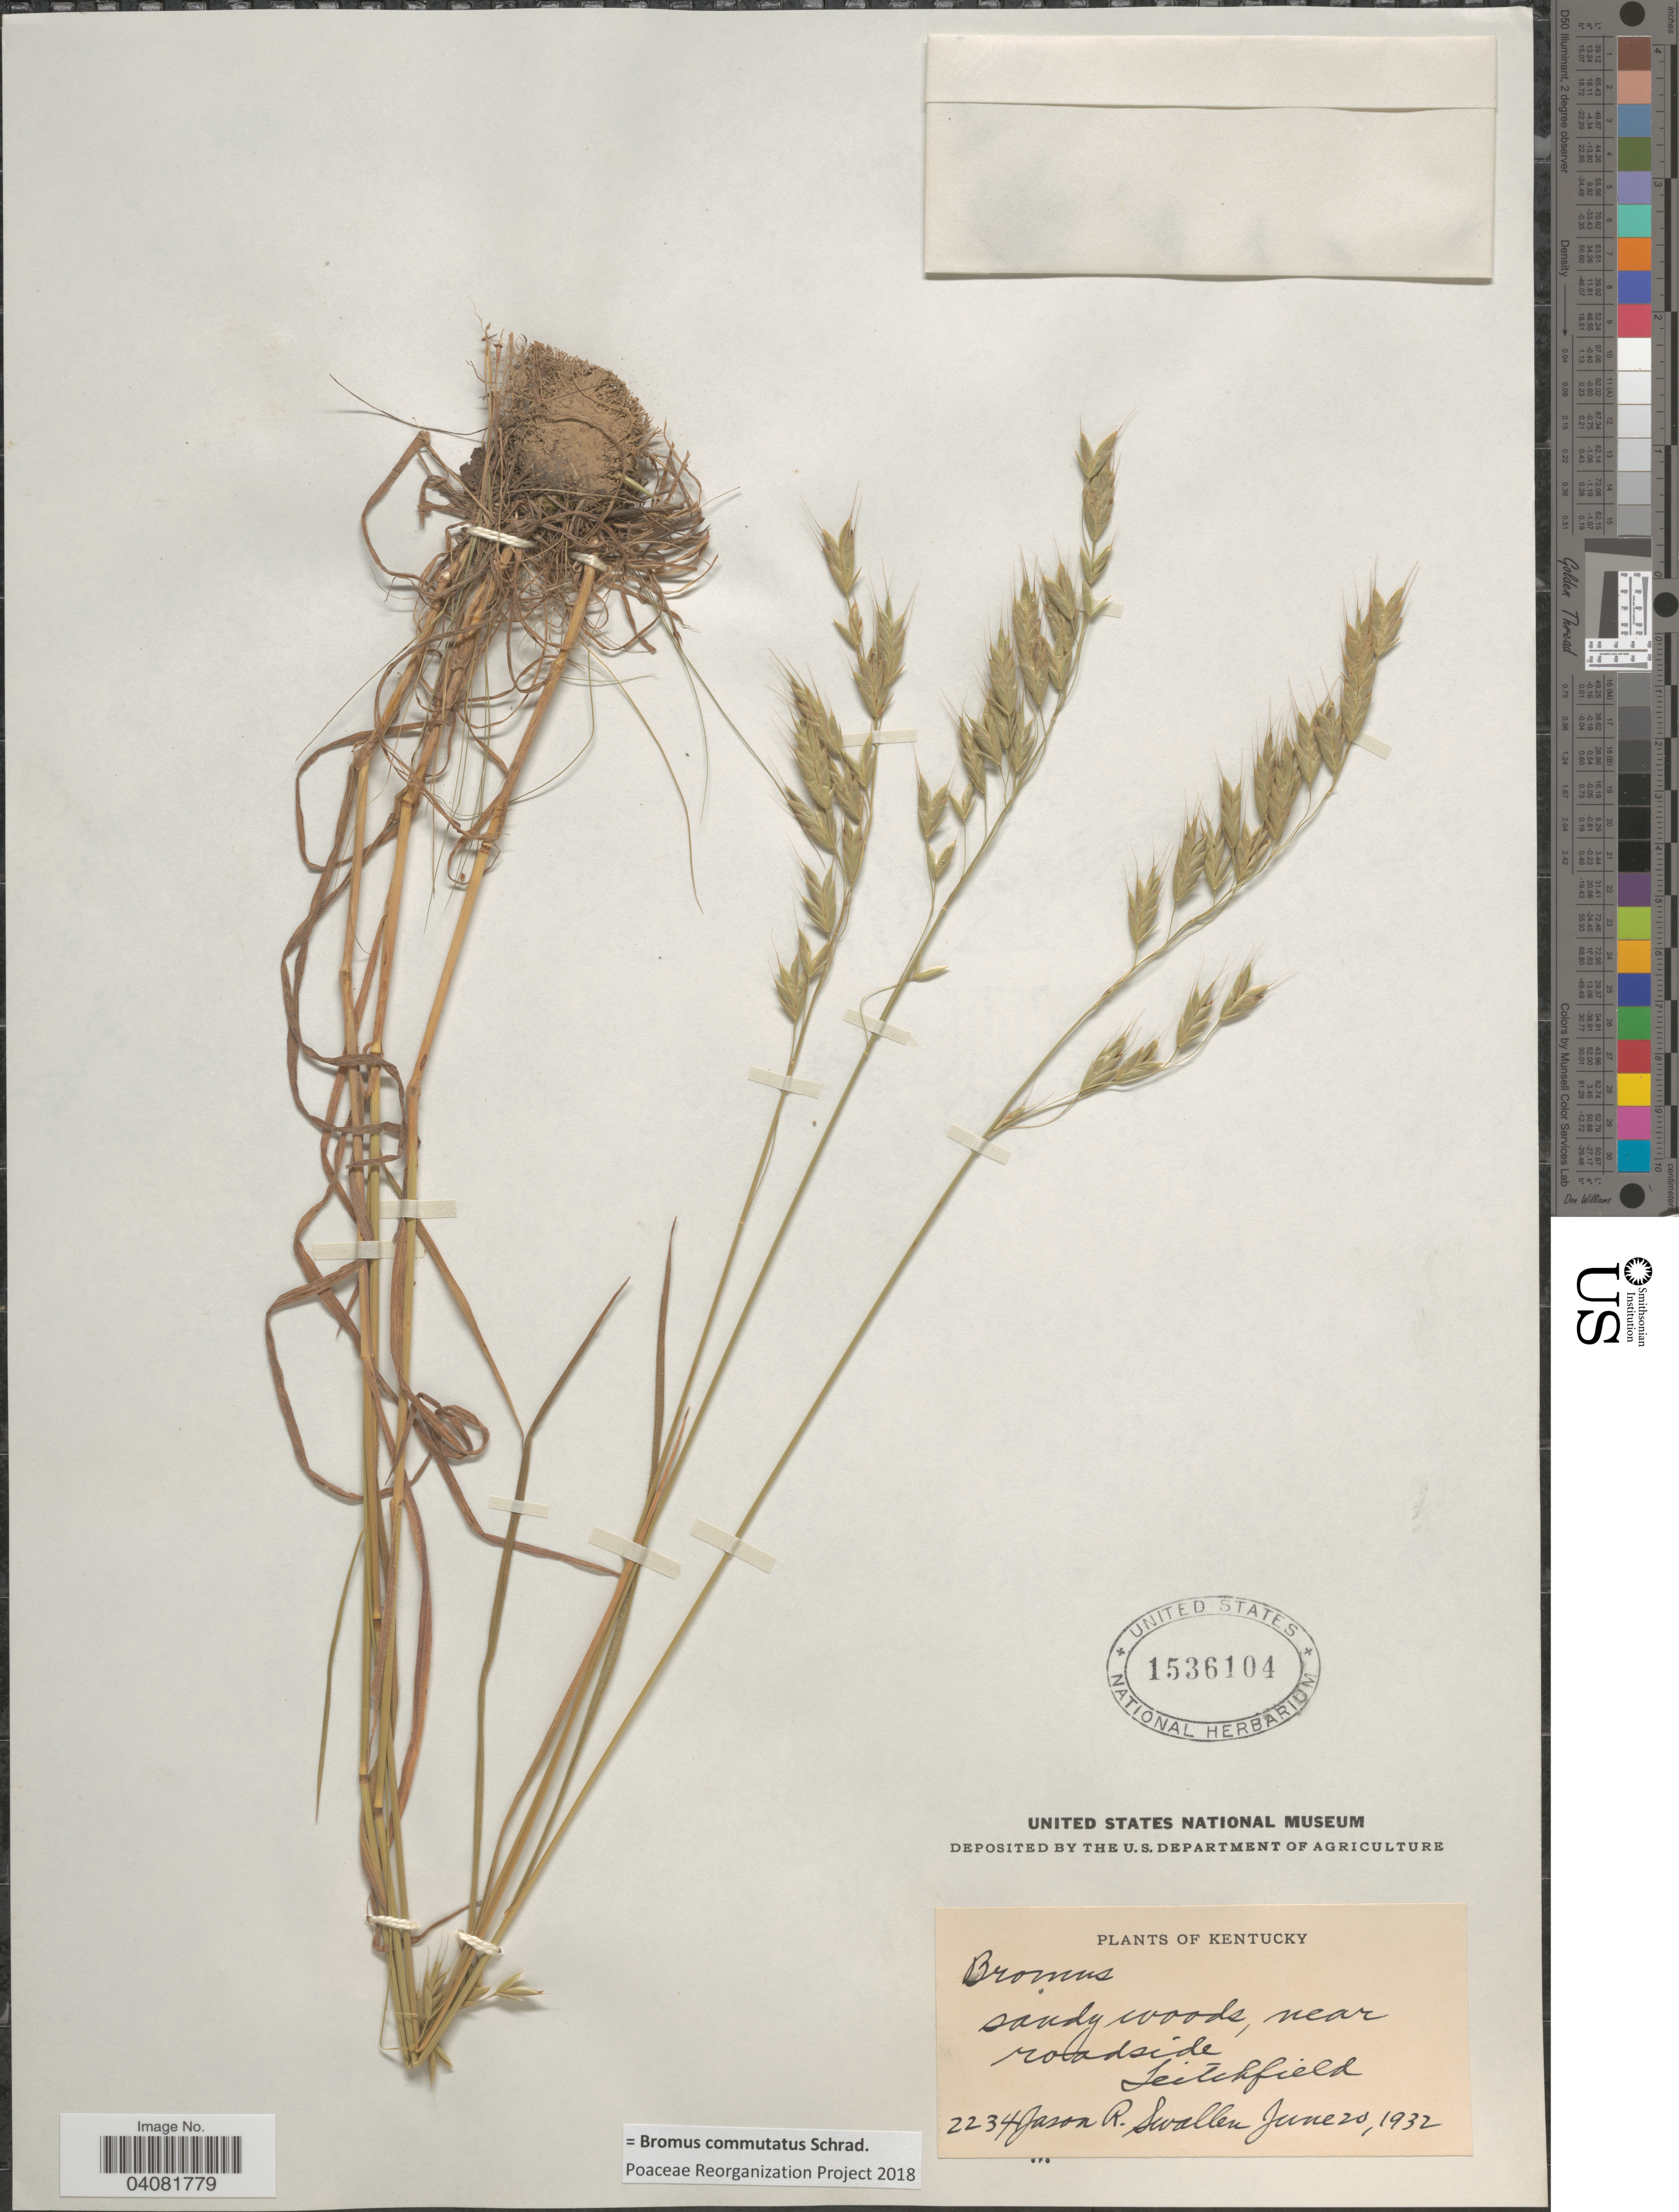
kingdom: Plantae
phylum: Tracheophyta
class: Liliopsida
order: Poales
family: Poaceae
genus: Bromus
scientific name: Bromus commutatus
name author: Schrad.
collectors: J. R. Swallen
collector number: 2234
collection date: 1932-06-20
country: United States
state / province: Kentucky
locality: Sandy woods, near roadside Leitchfield.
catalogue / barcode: US 1536104